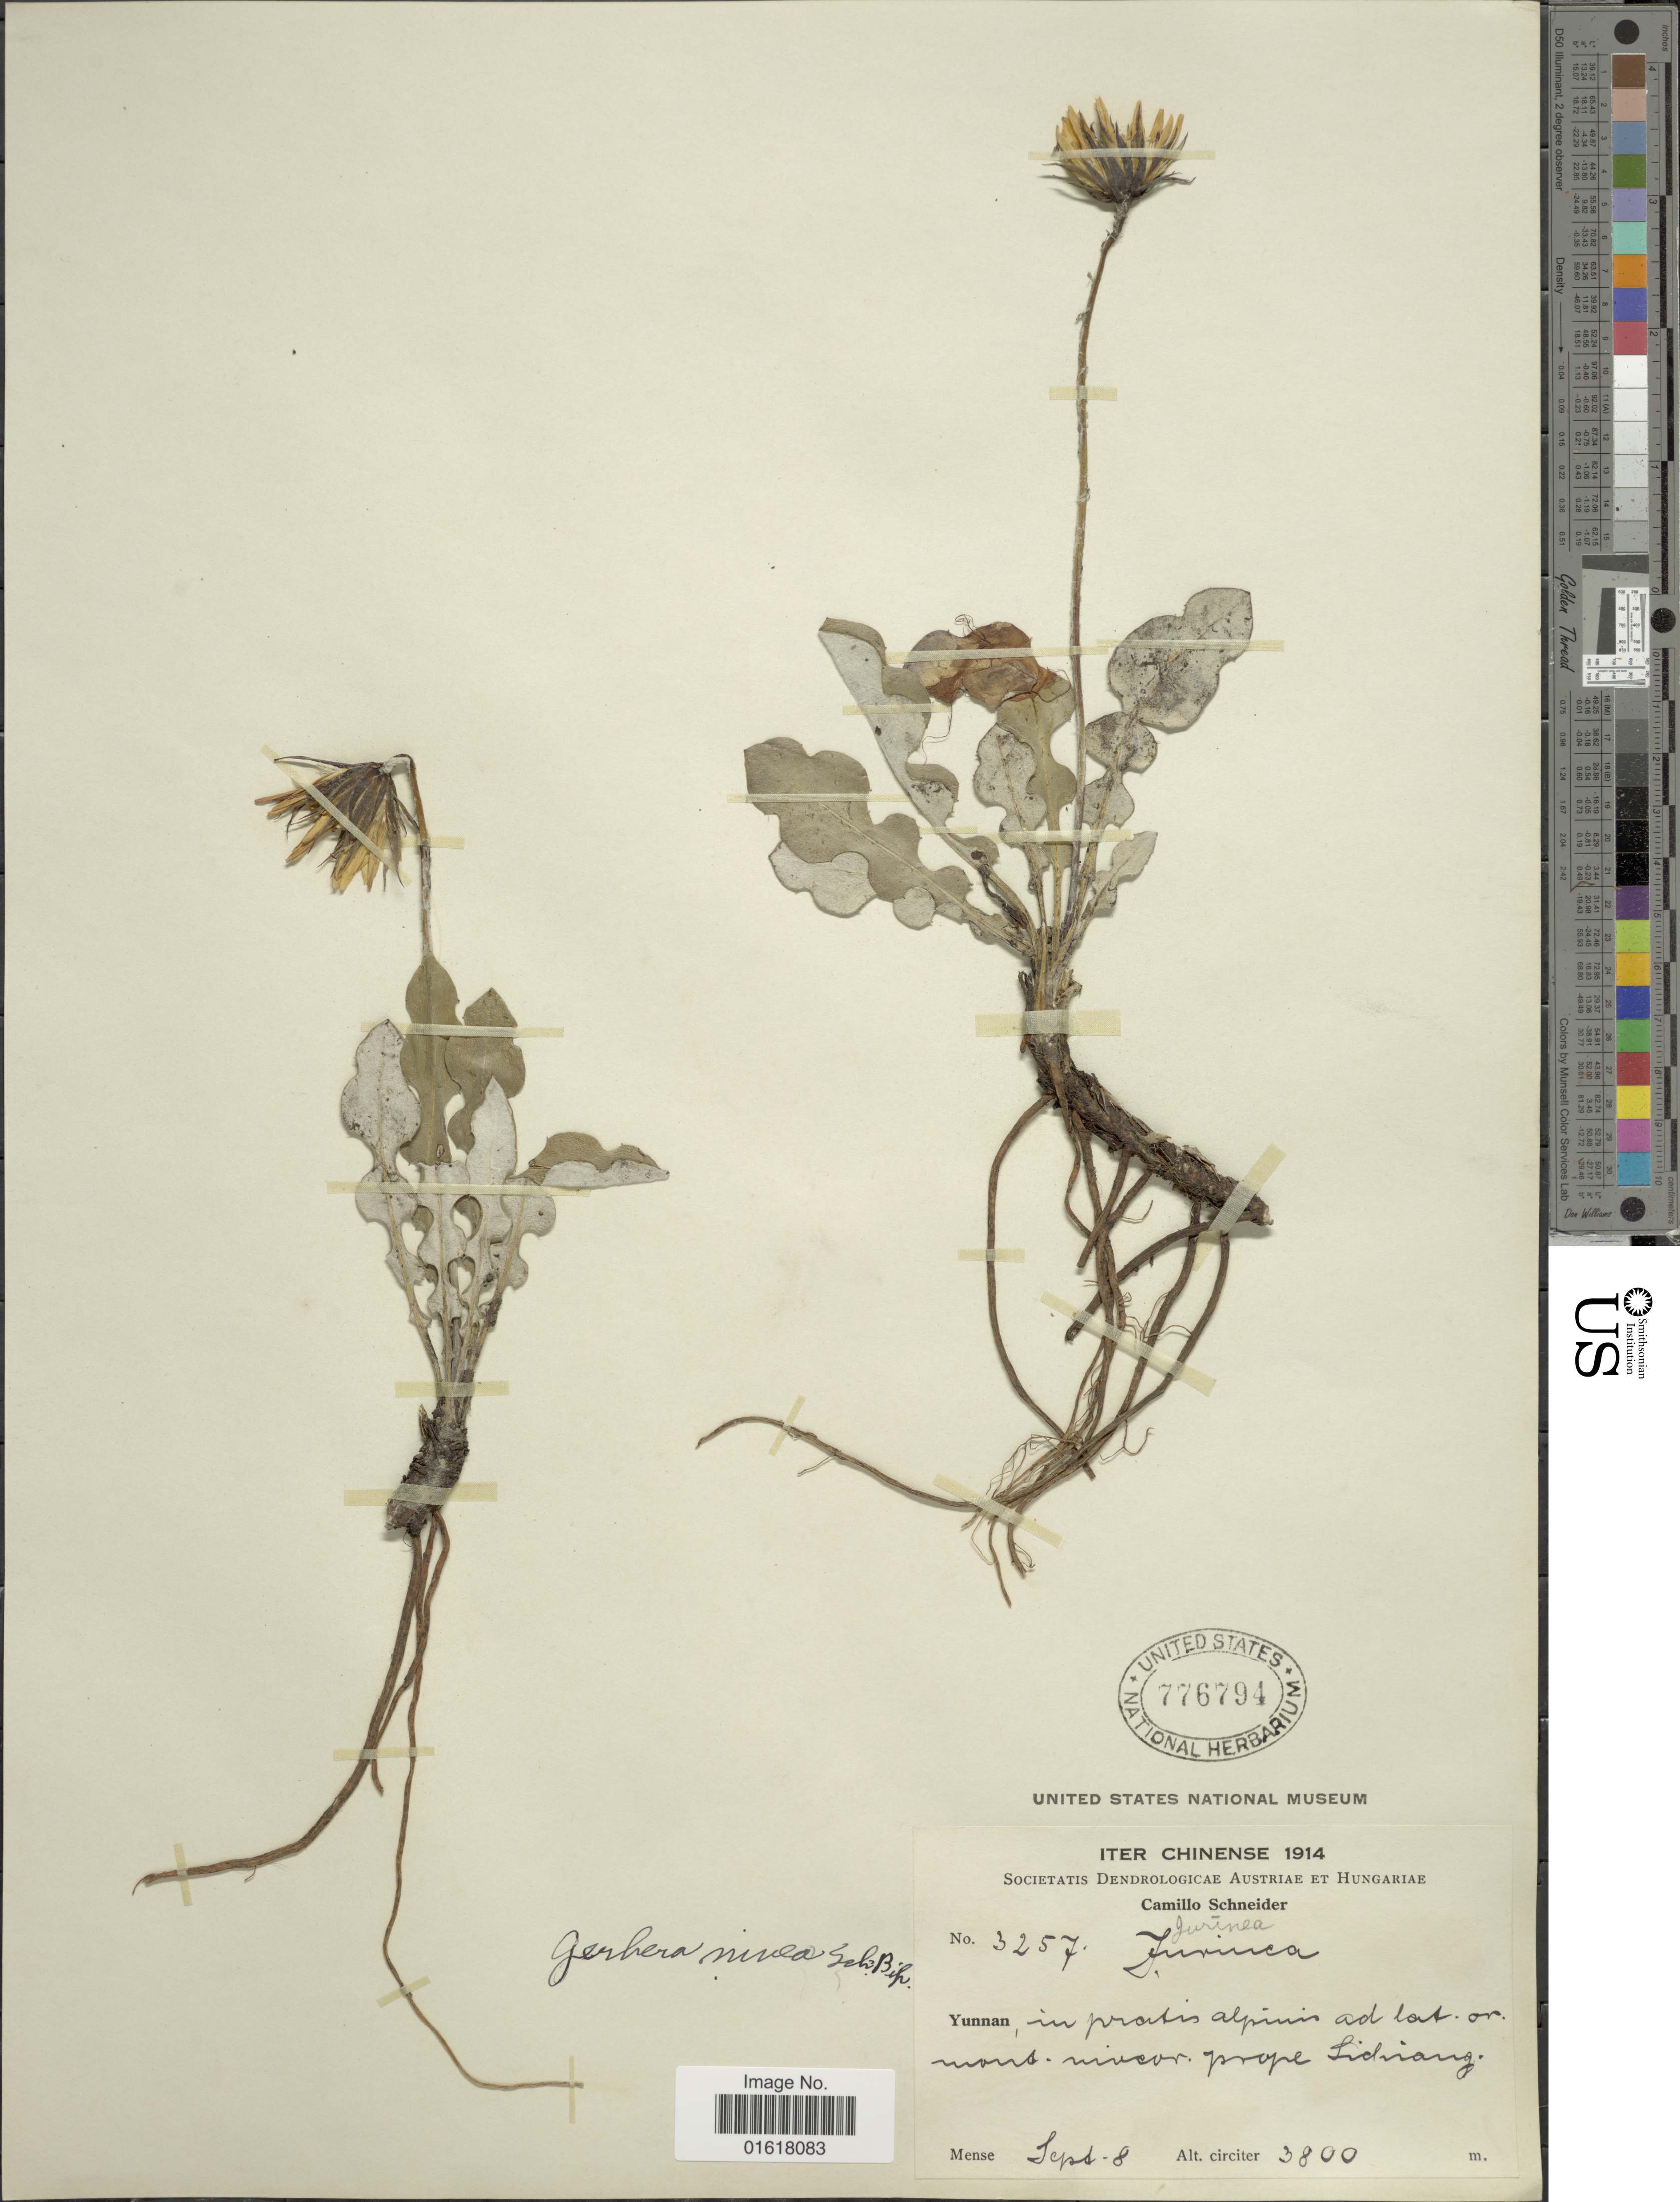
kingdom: Plantae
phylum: Tracheophyta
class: Magnoliopsida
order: Asterales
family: Asteraceae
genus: Gerbera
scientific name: Gerbera nivea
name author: (DC.) Sch. Bip.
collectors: C. K. Schneider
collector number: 3257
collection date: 1914-09-08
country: China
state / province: Yunnan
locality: In pratis alpius ad lat. or mont. nuvear prope Likiang [interpreted]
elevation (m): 3800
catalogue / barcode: US 776794